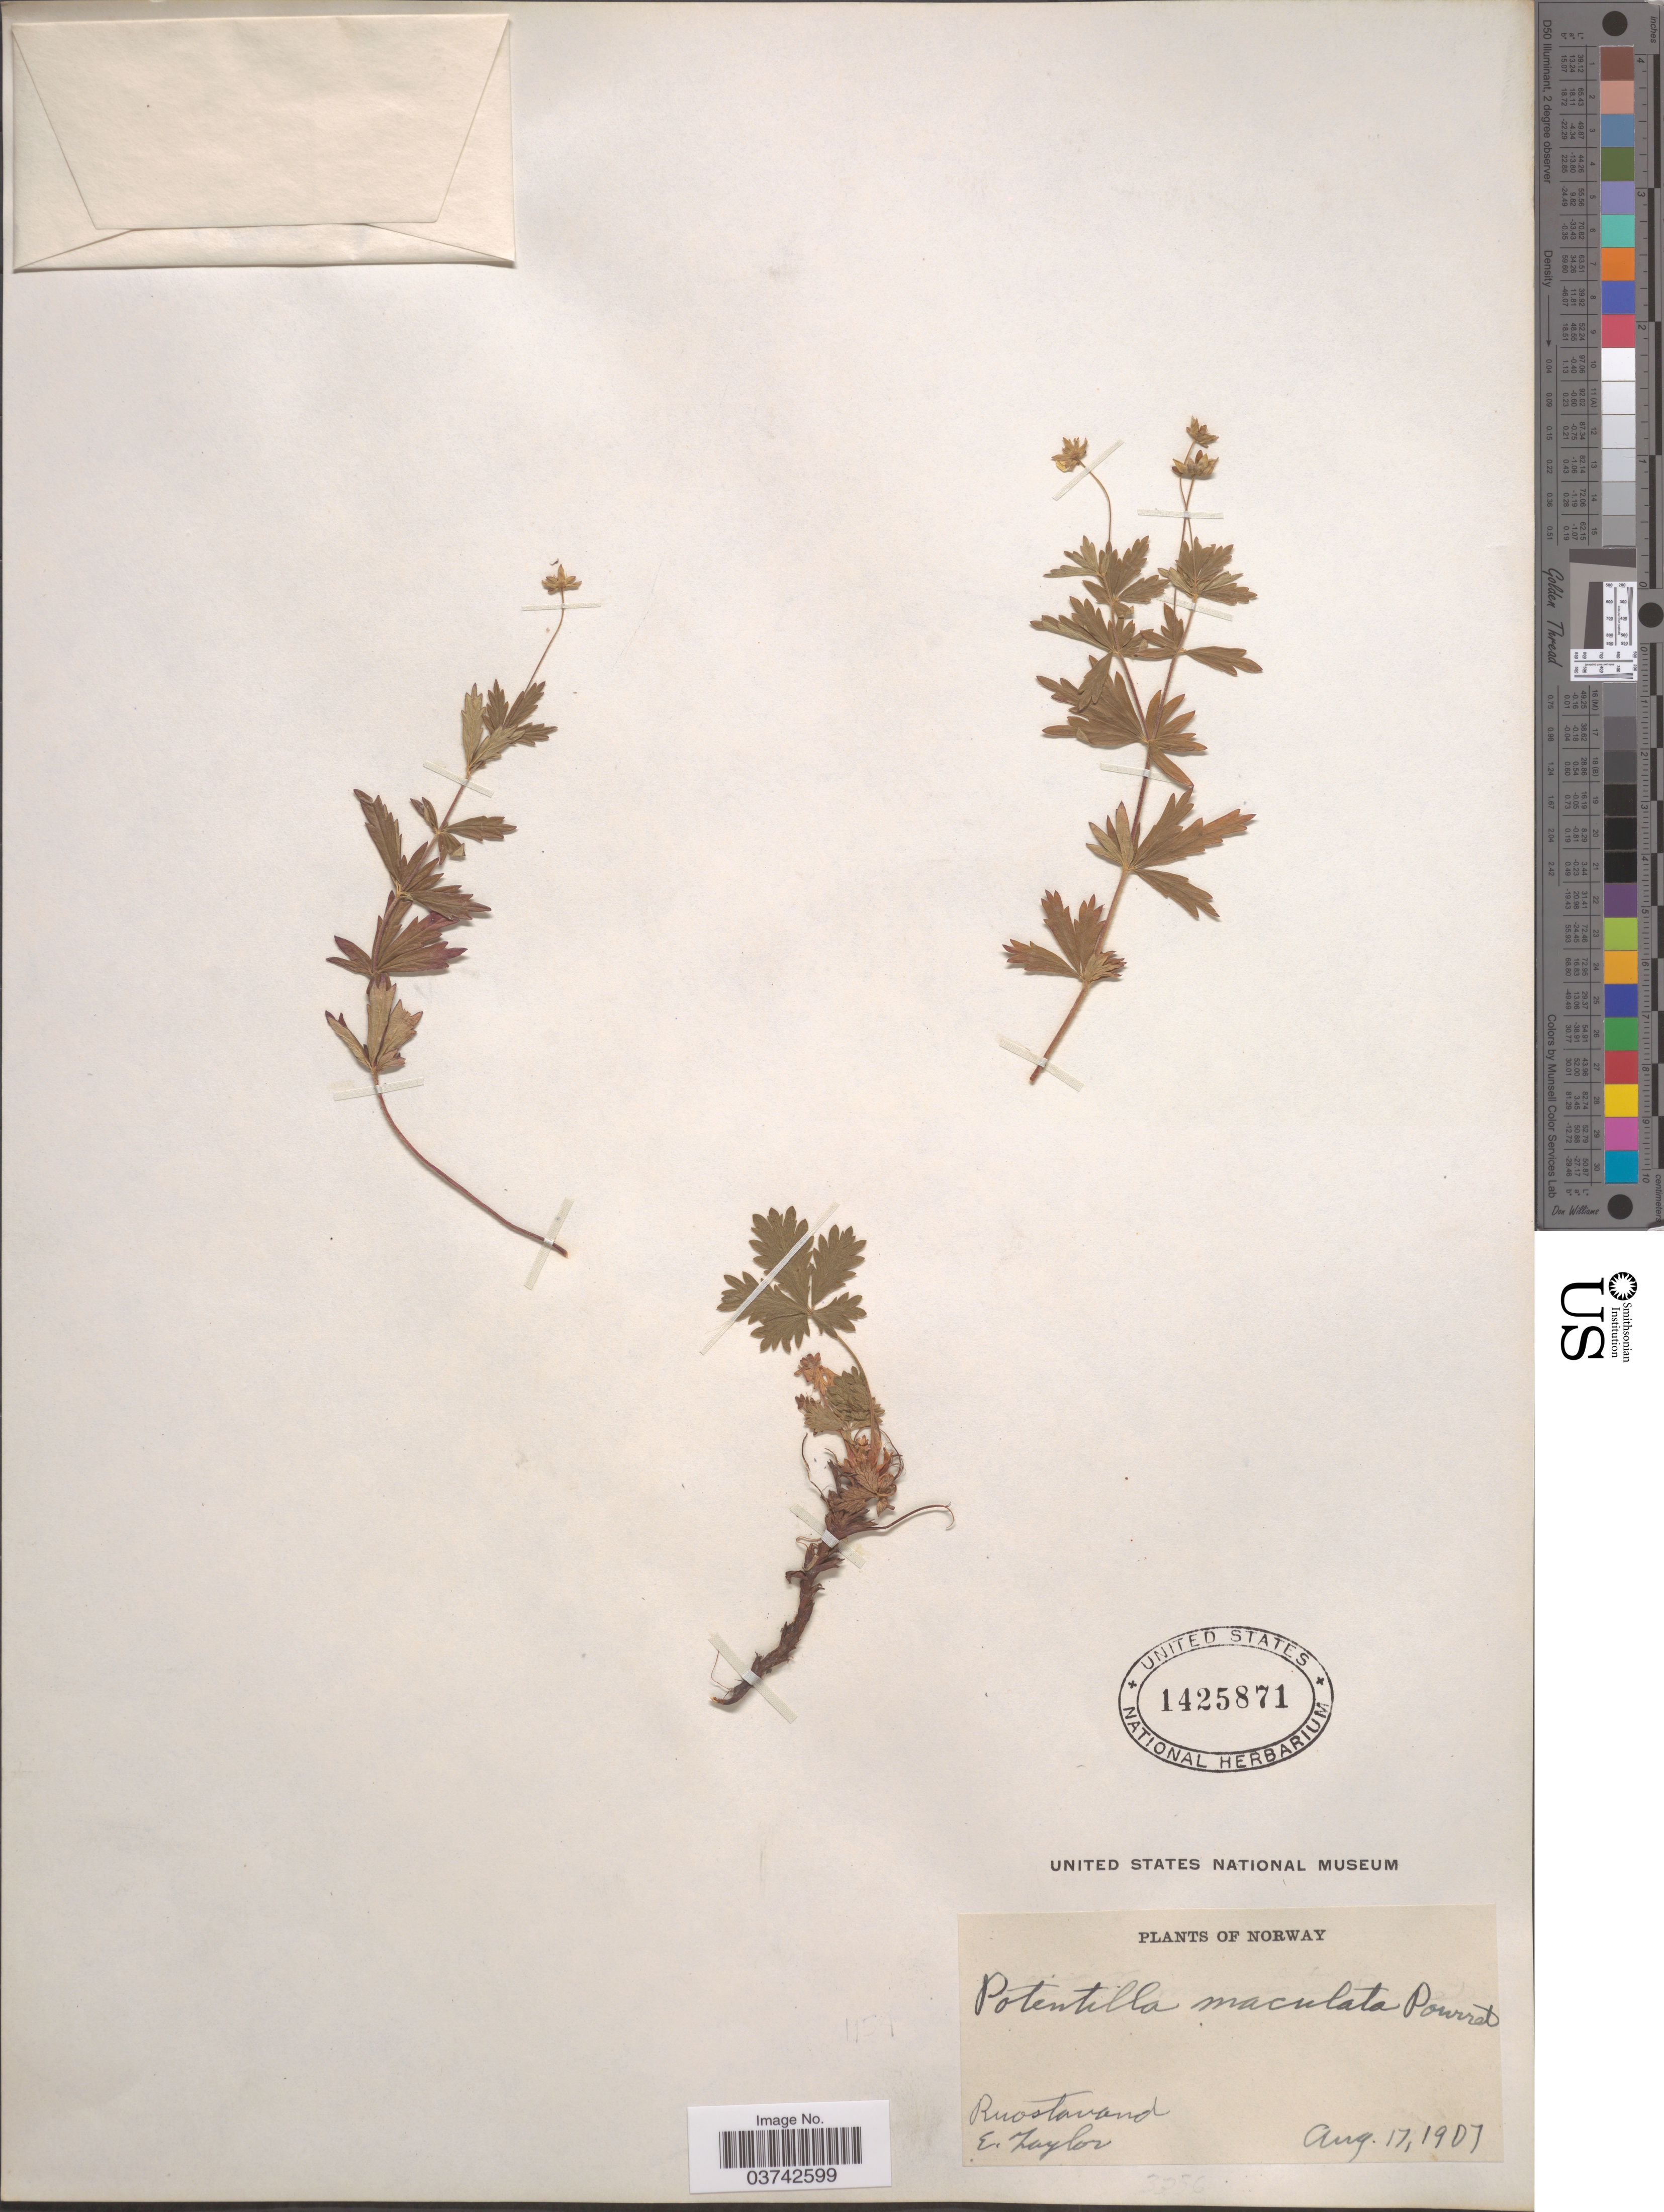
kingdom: Plantae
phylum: Tracheophyta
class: Magnoliopsida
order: Rosales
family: Rosaceae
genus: Potentilla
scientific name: Potentilla maculata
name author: Gilib.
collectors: E. Taylor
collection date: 1907-08-17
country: Norway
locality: Ruostavand.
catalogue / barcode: US 1425871